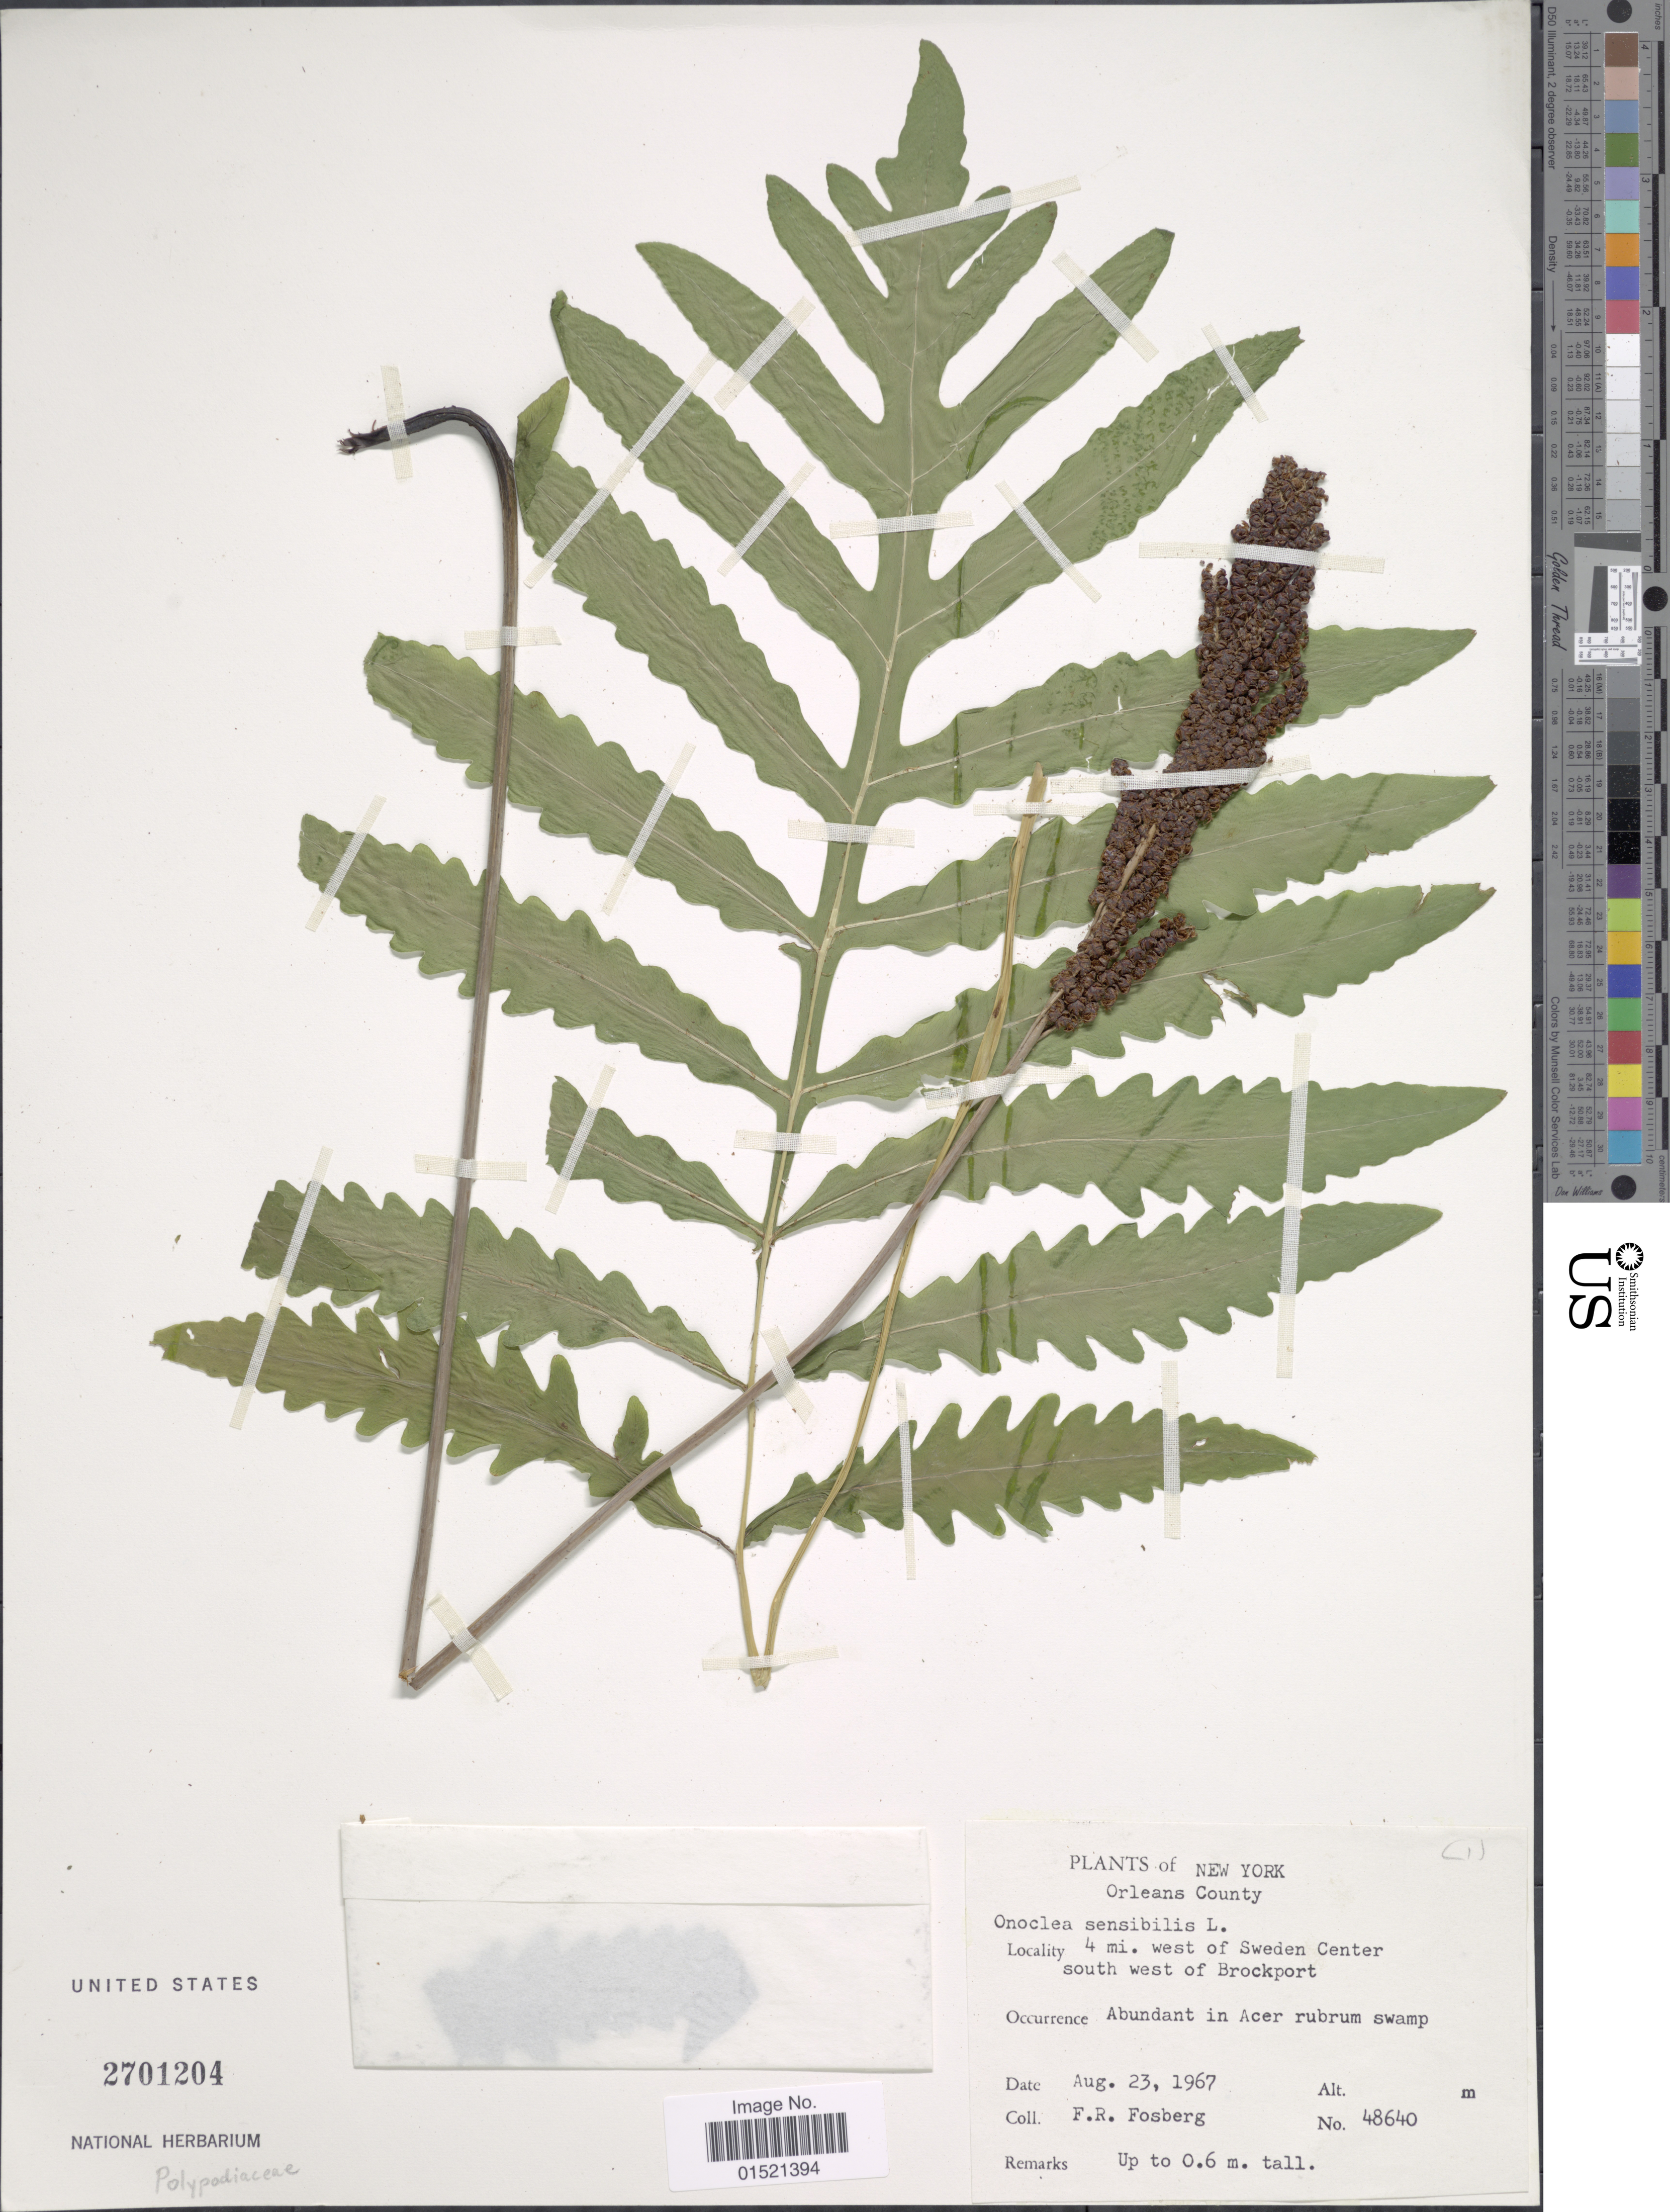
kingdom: Plantae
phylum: Tracheophyta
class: Polypodiopsida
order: Polypodiales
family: Onocleaceae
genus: Onoclea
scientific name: Onoclea sensibilis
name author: L.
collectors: F. R. Fosberg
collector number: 48640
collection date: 1967-08-23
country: United States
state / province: New York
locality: Orleans County, 4 mi. west of Sweden Center south west of Brockport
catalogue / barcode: US 2701204